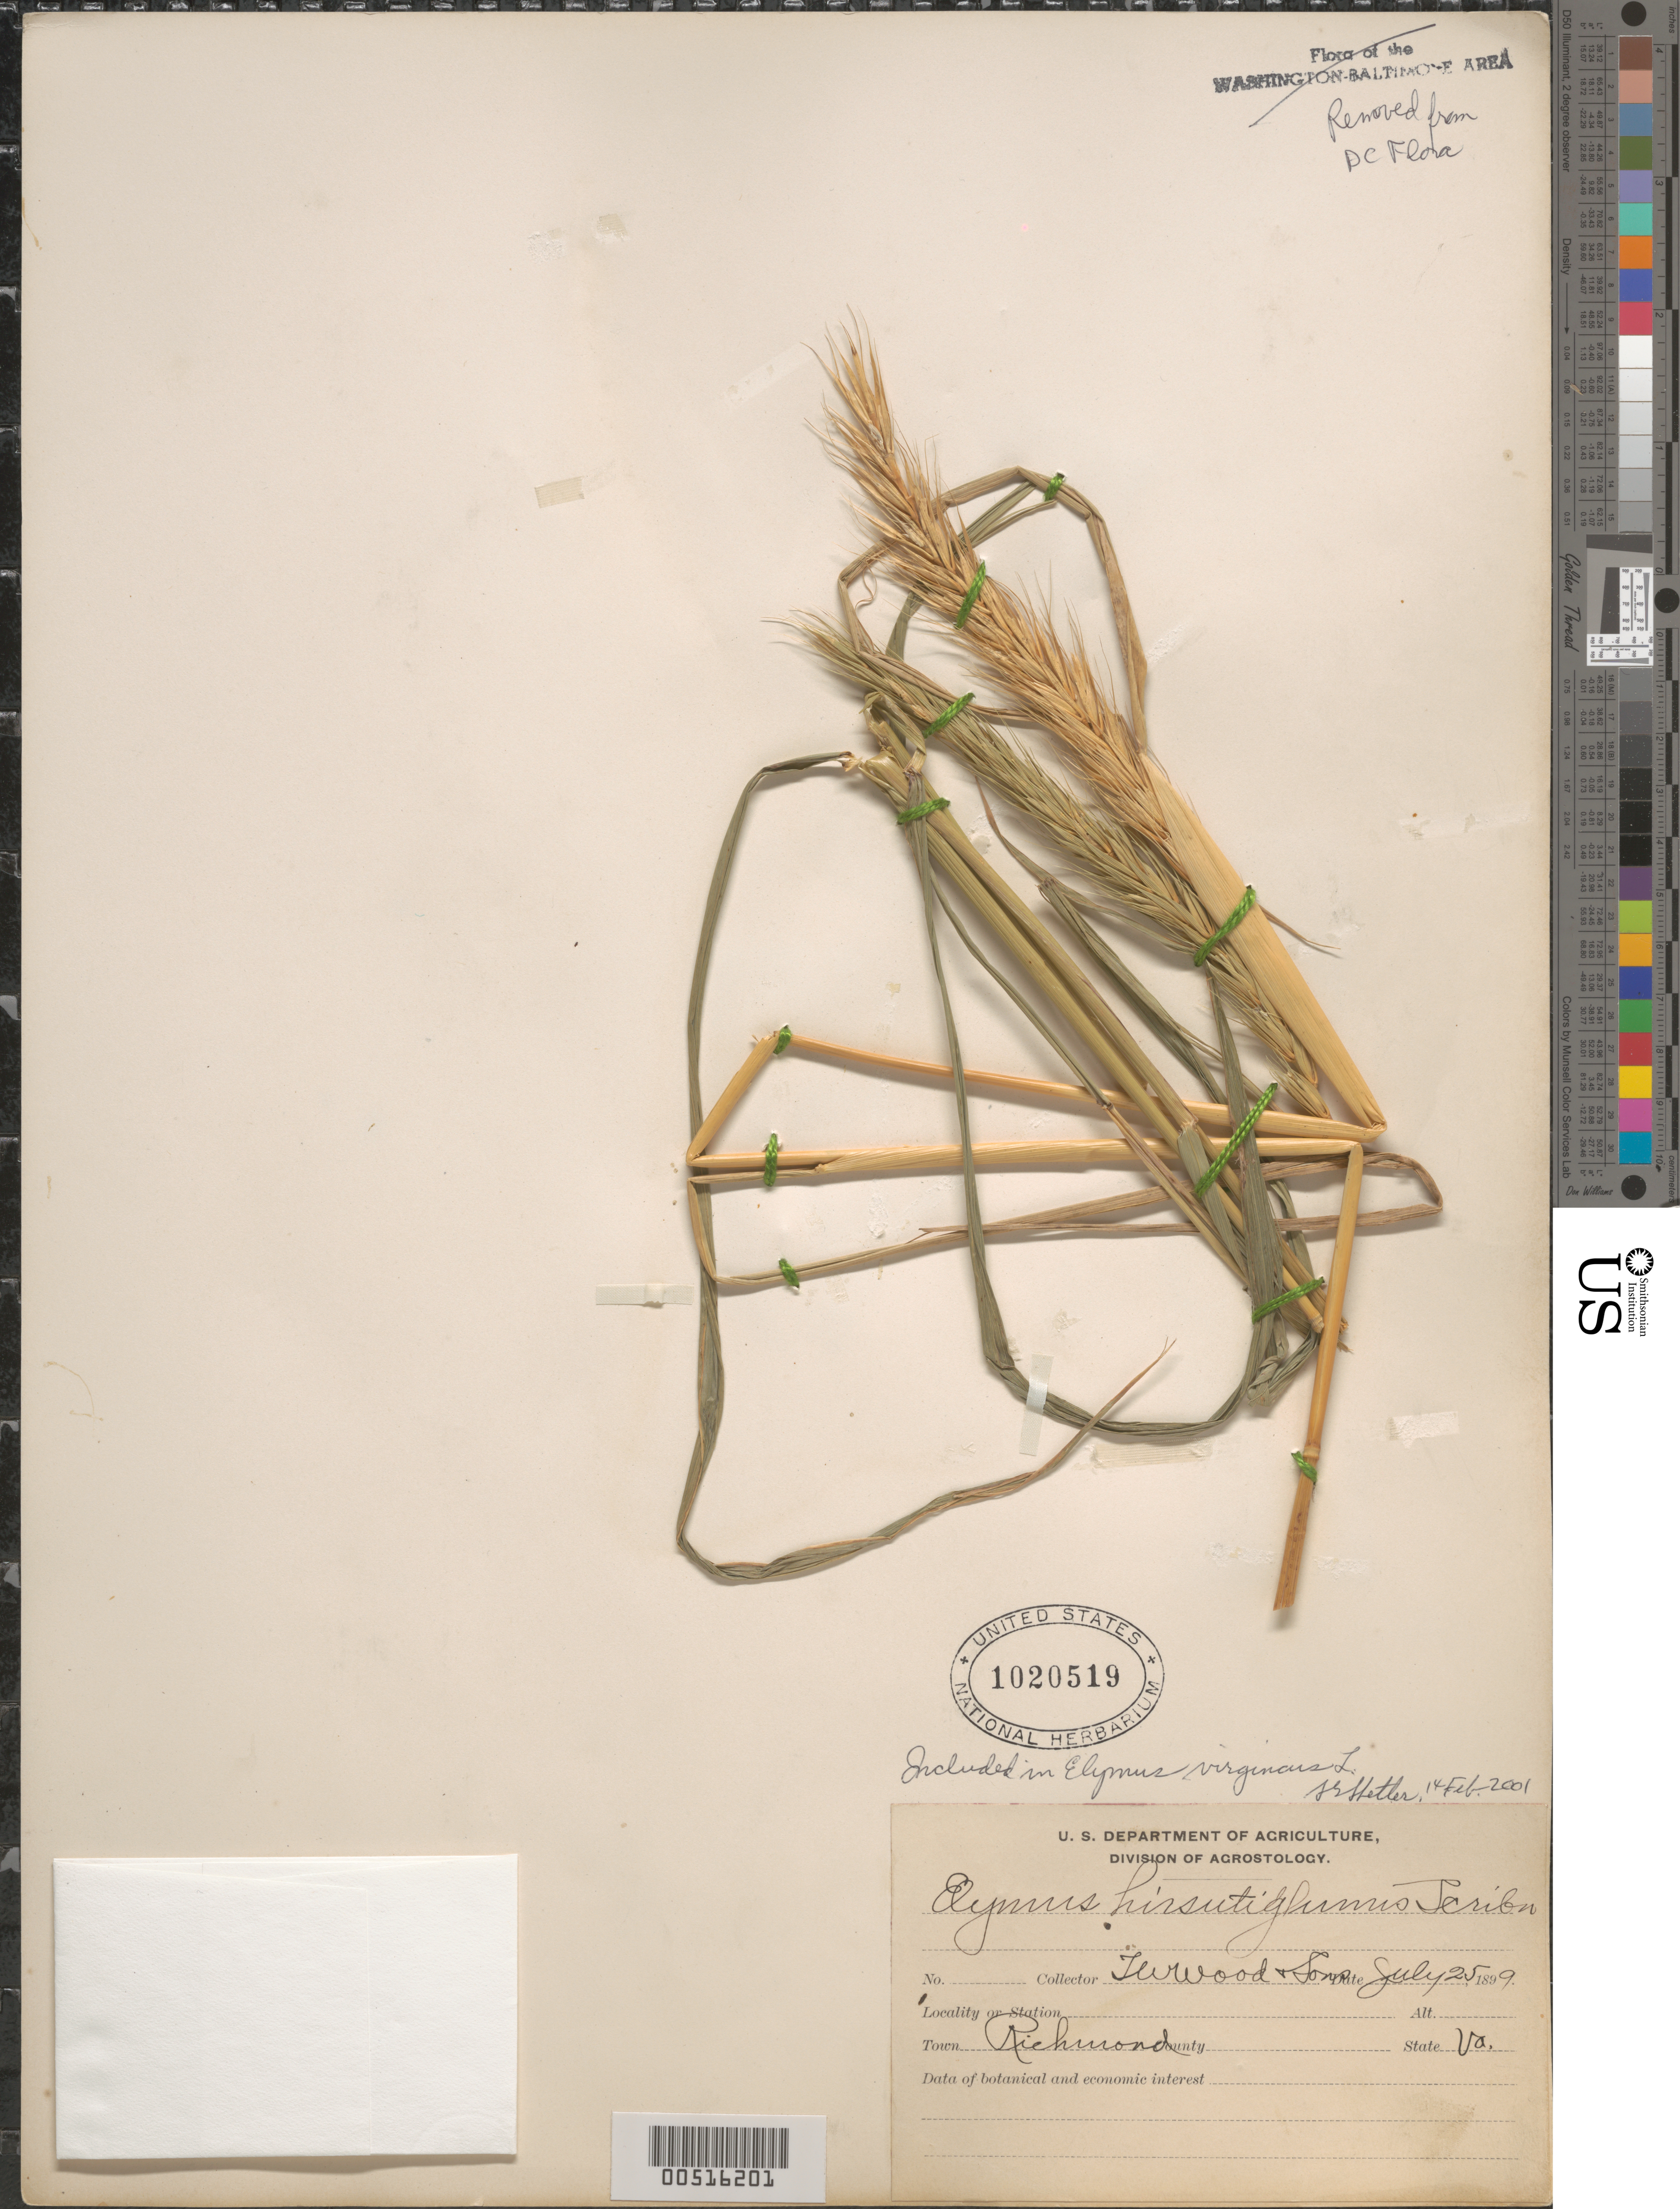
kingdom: Plantae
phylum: Tracheophyta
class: Liliopsida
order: Poales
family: Poaceae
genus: Elymus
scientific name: Elymus virginicus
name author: L.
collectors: T. W. Wood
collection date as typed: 25 Jul 1899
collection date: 1899-07-25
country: United States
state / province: Virginia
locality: Richmond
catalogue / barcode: US 1020519